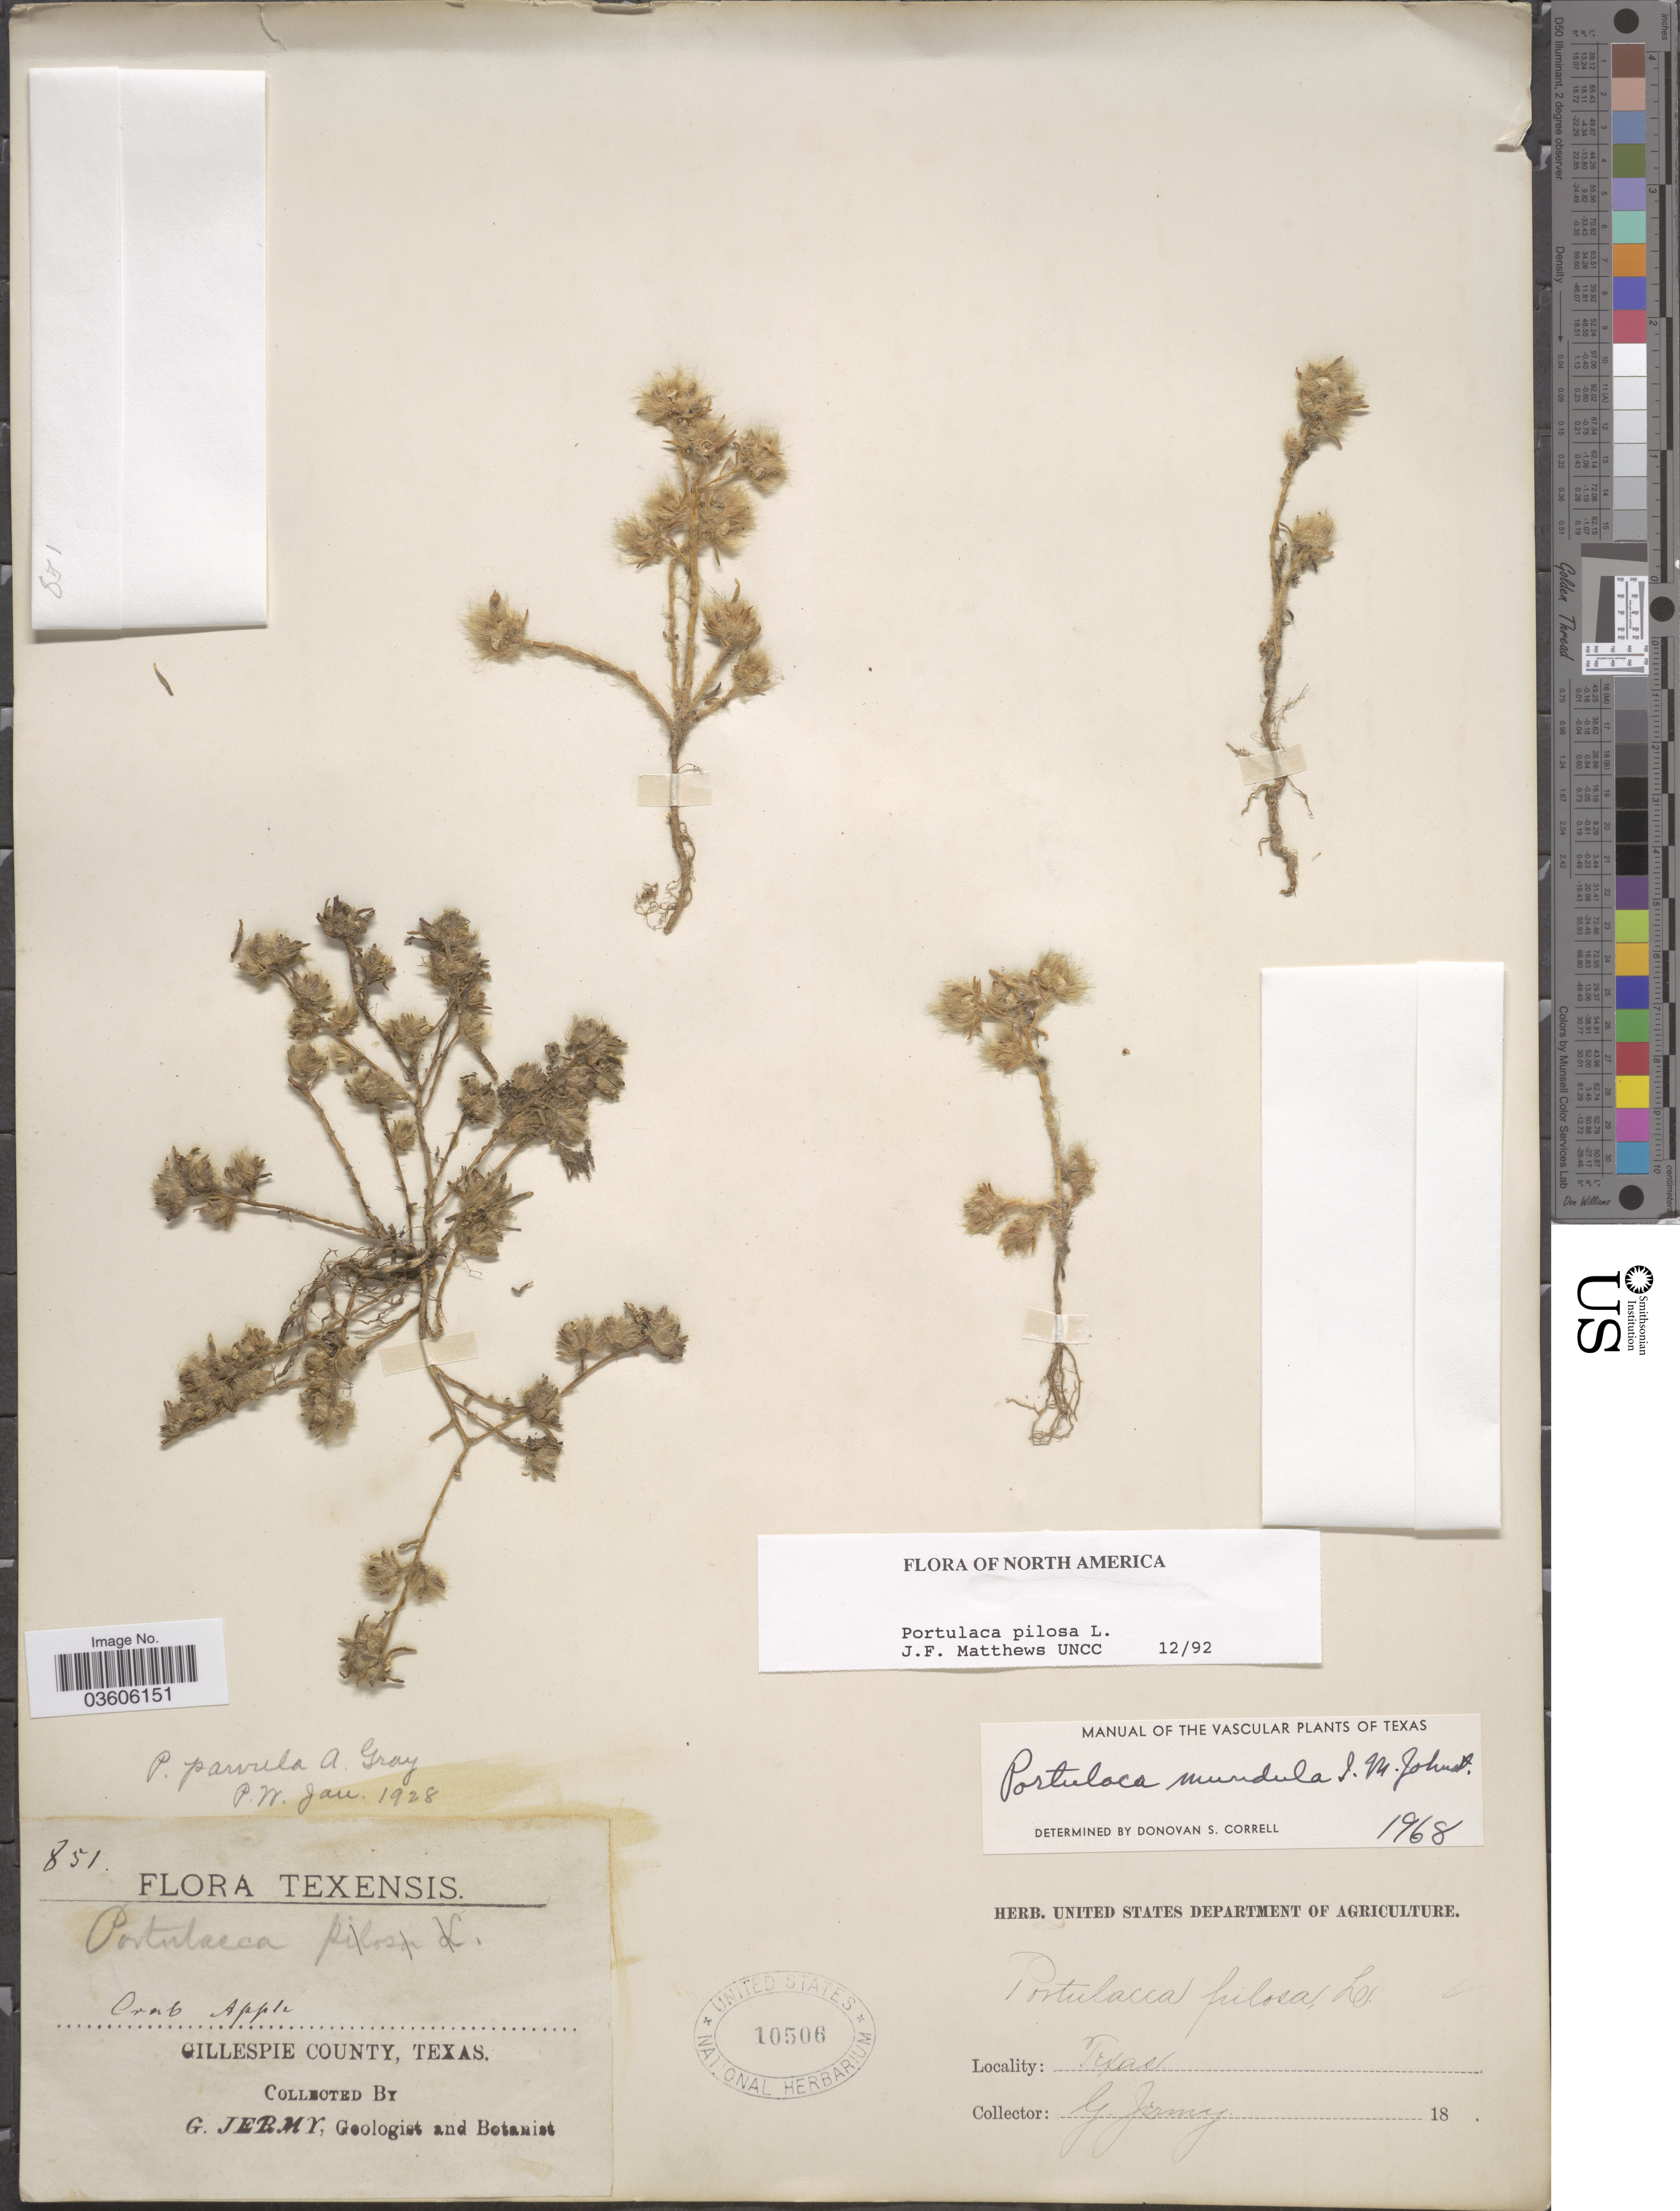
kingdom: Plantae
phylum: Tracheophyta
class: Magnoliopsida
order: Caryophyllales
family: Portulacaceae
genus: Portulaca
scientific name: Portulaca pilosa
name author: L.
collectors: G. Jermy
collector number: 851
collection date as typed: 18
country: United States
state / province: Texas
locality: Gillespie County.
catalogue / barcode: US 10506